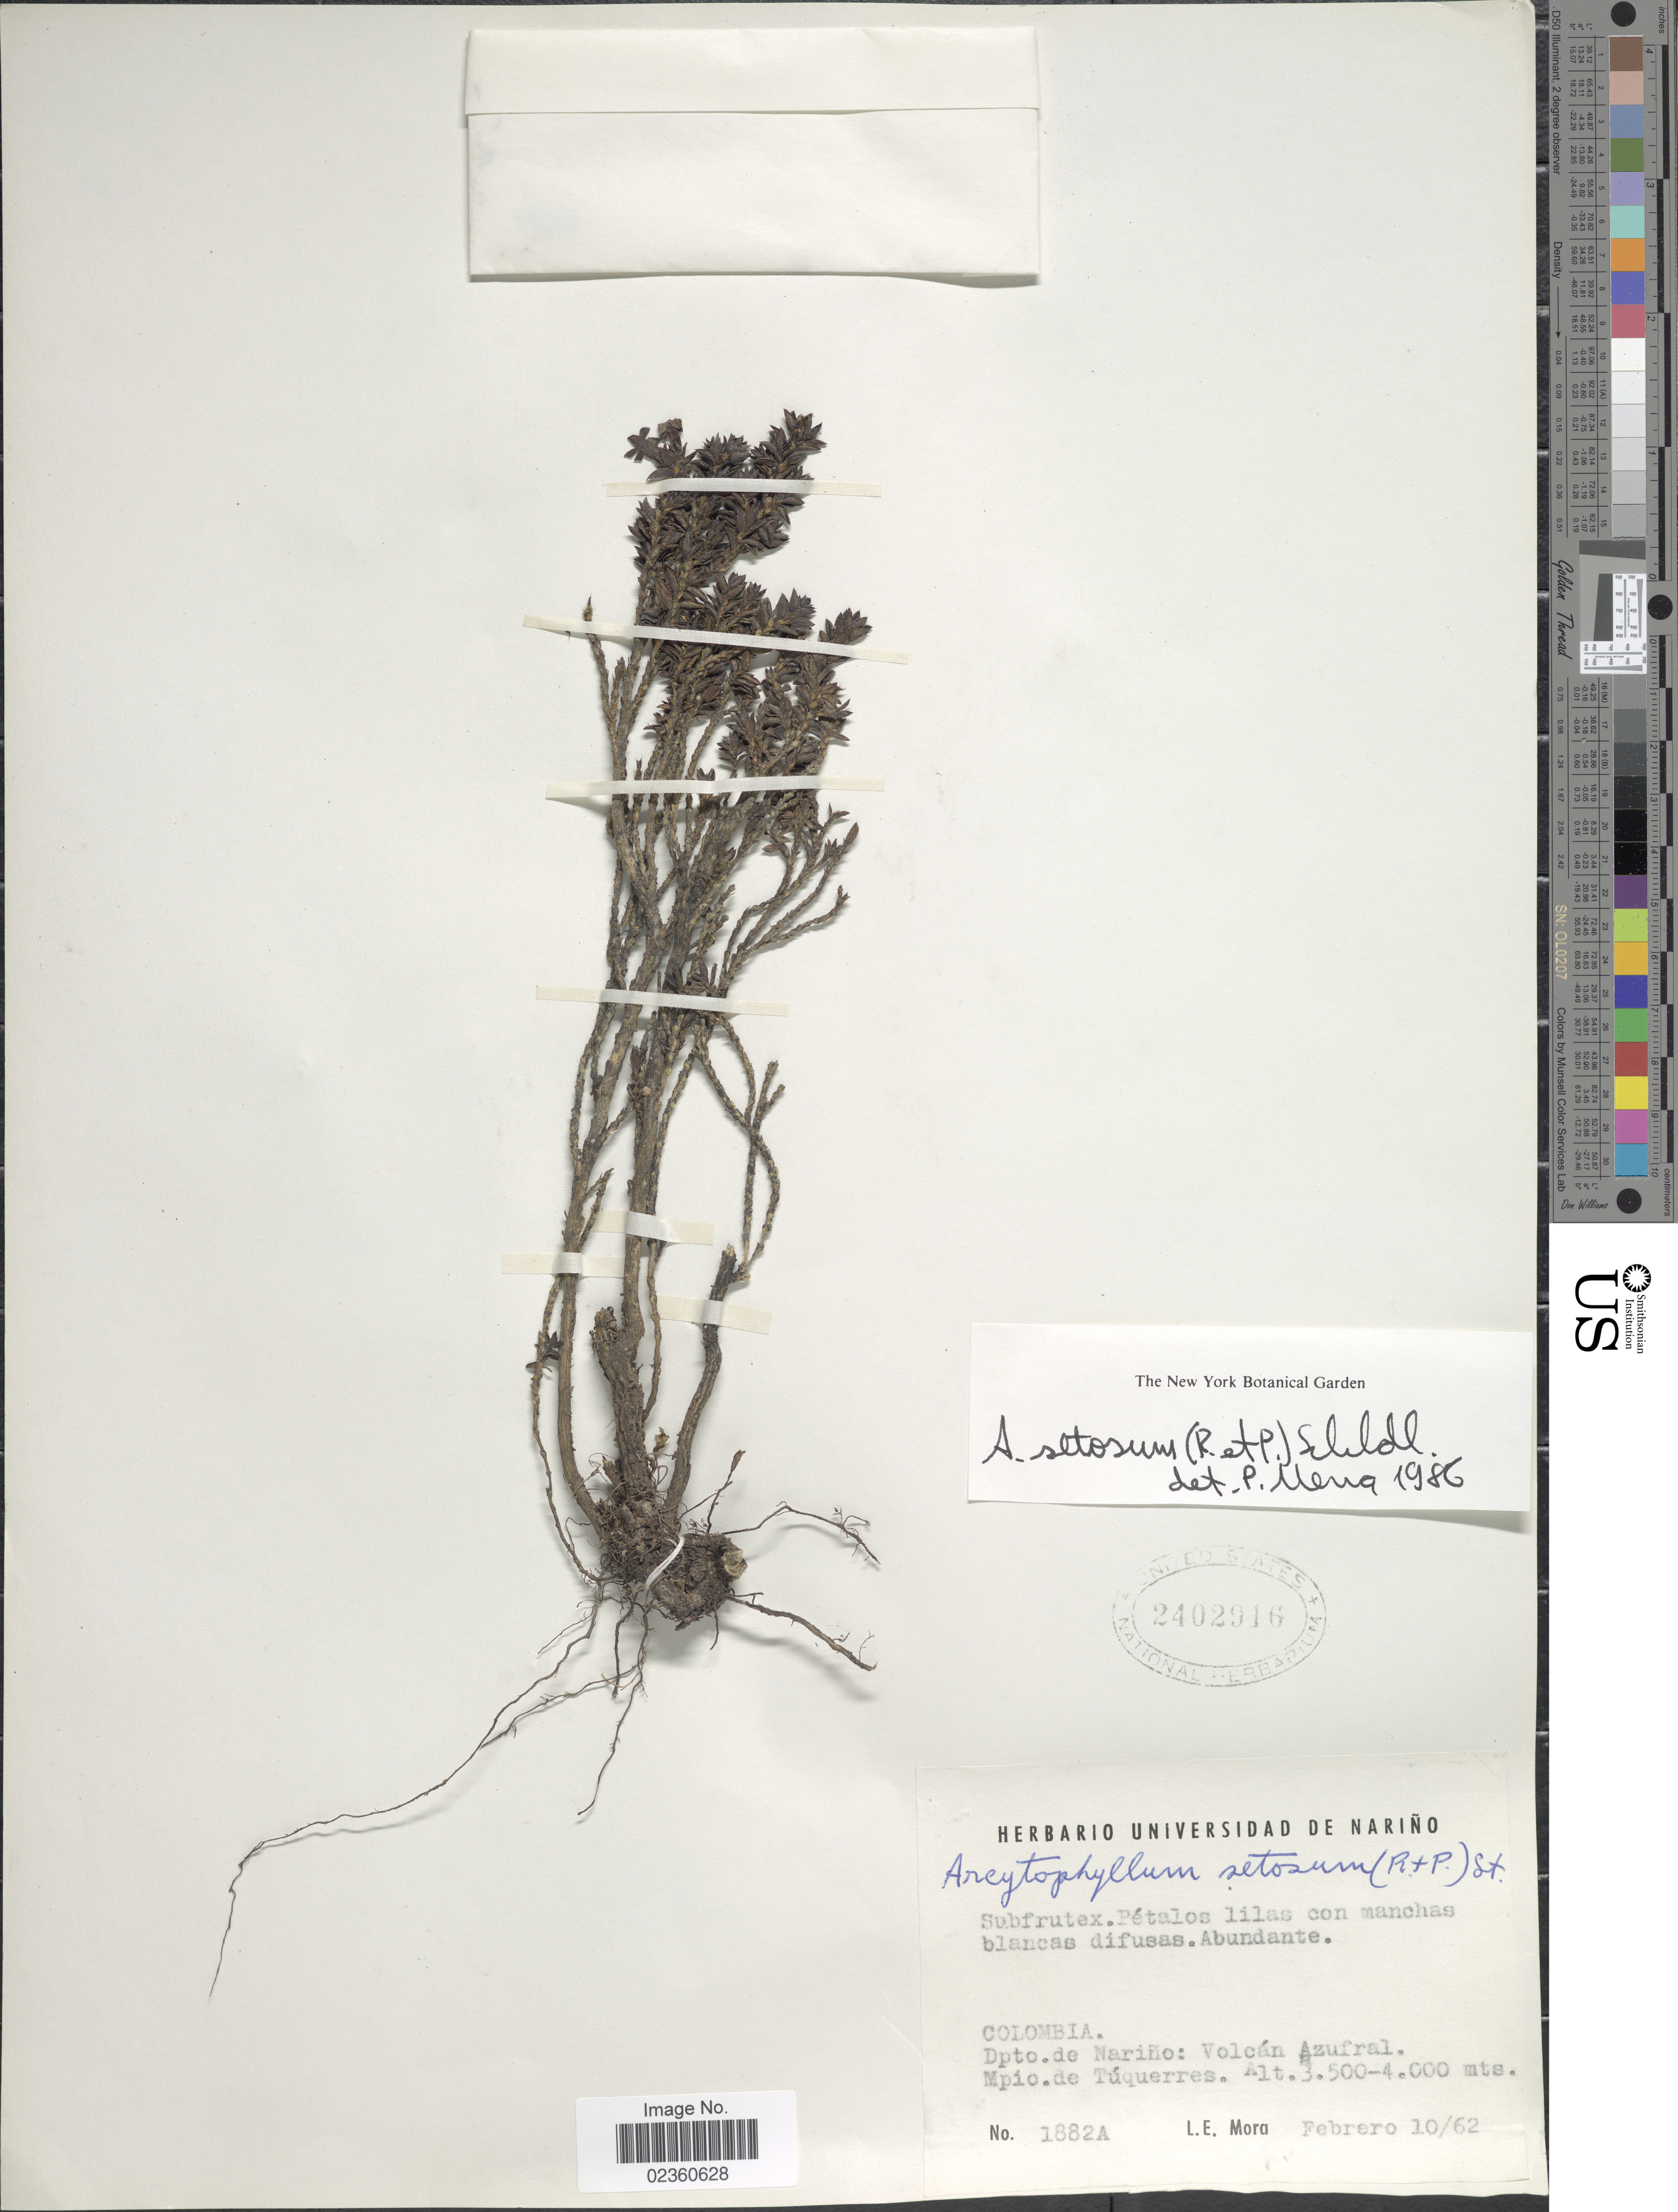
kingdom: Plantae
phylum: Tracheophyta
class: Magnoliopsida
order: Gentianales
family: Rubiaceae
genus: Arcytophyllum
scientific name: Arcytophyllum setosum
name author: (Ruiz & Pav.) Schltdl.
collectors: L. Mora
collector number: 1882A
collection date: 1962-02-10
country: Colombia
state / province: Nariño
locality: Dpto de Nariño: Volcán Azufral, Mpio. de Túquerres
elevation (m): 3500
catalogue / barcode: US 2402916